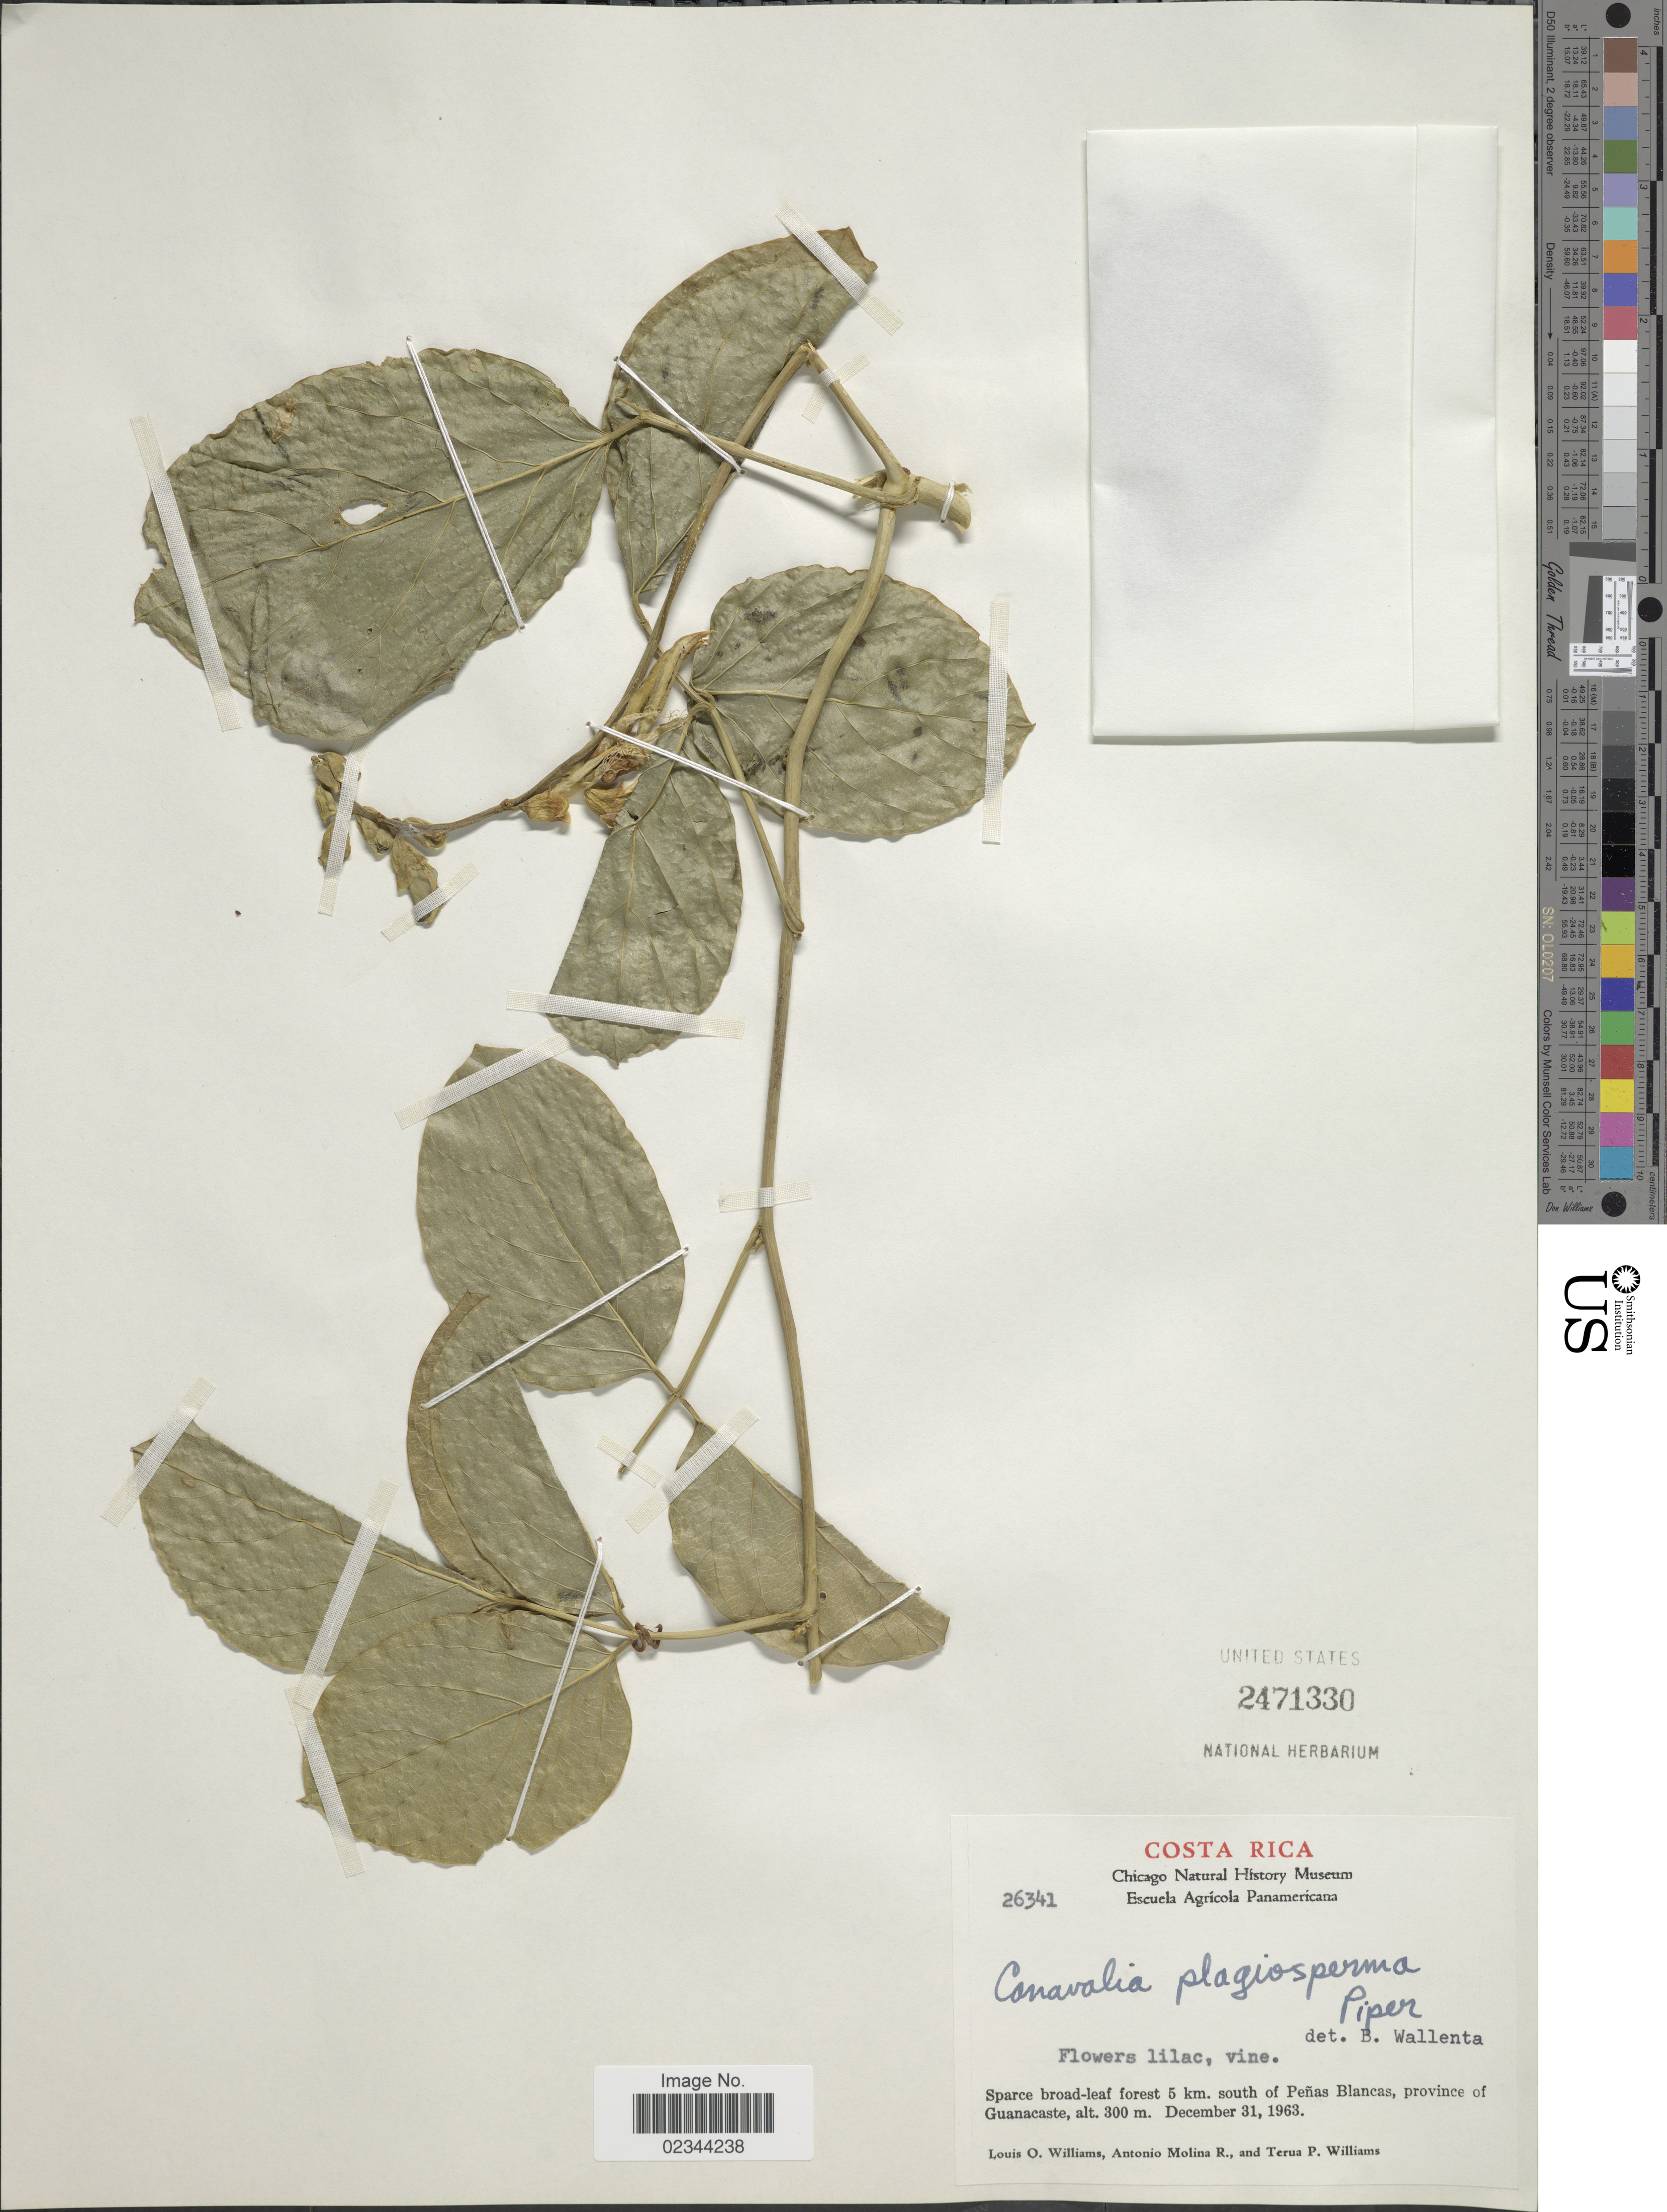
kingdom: Plantae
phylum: Tracheophyta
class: Magnoliopsida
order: Fabales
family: Fabaceae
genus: Canavalia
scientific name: Canavalia plagiosperma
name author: Piper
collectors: L. O. Williams, A. Molina R. & T. Williams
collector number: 26341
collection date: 1963-12-31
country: Costa Rica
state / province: Guanacaste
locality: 5 km south of Penas Blancas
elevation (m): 300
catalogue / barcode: US 2471330